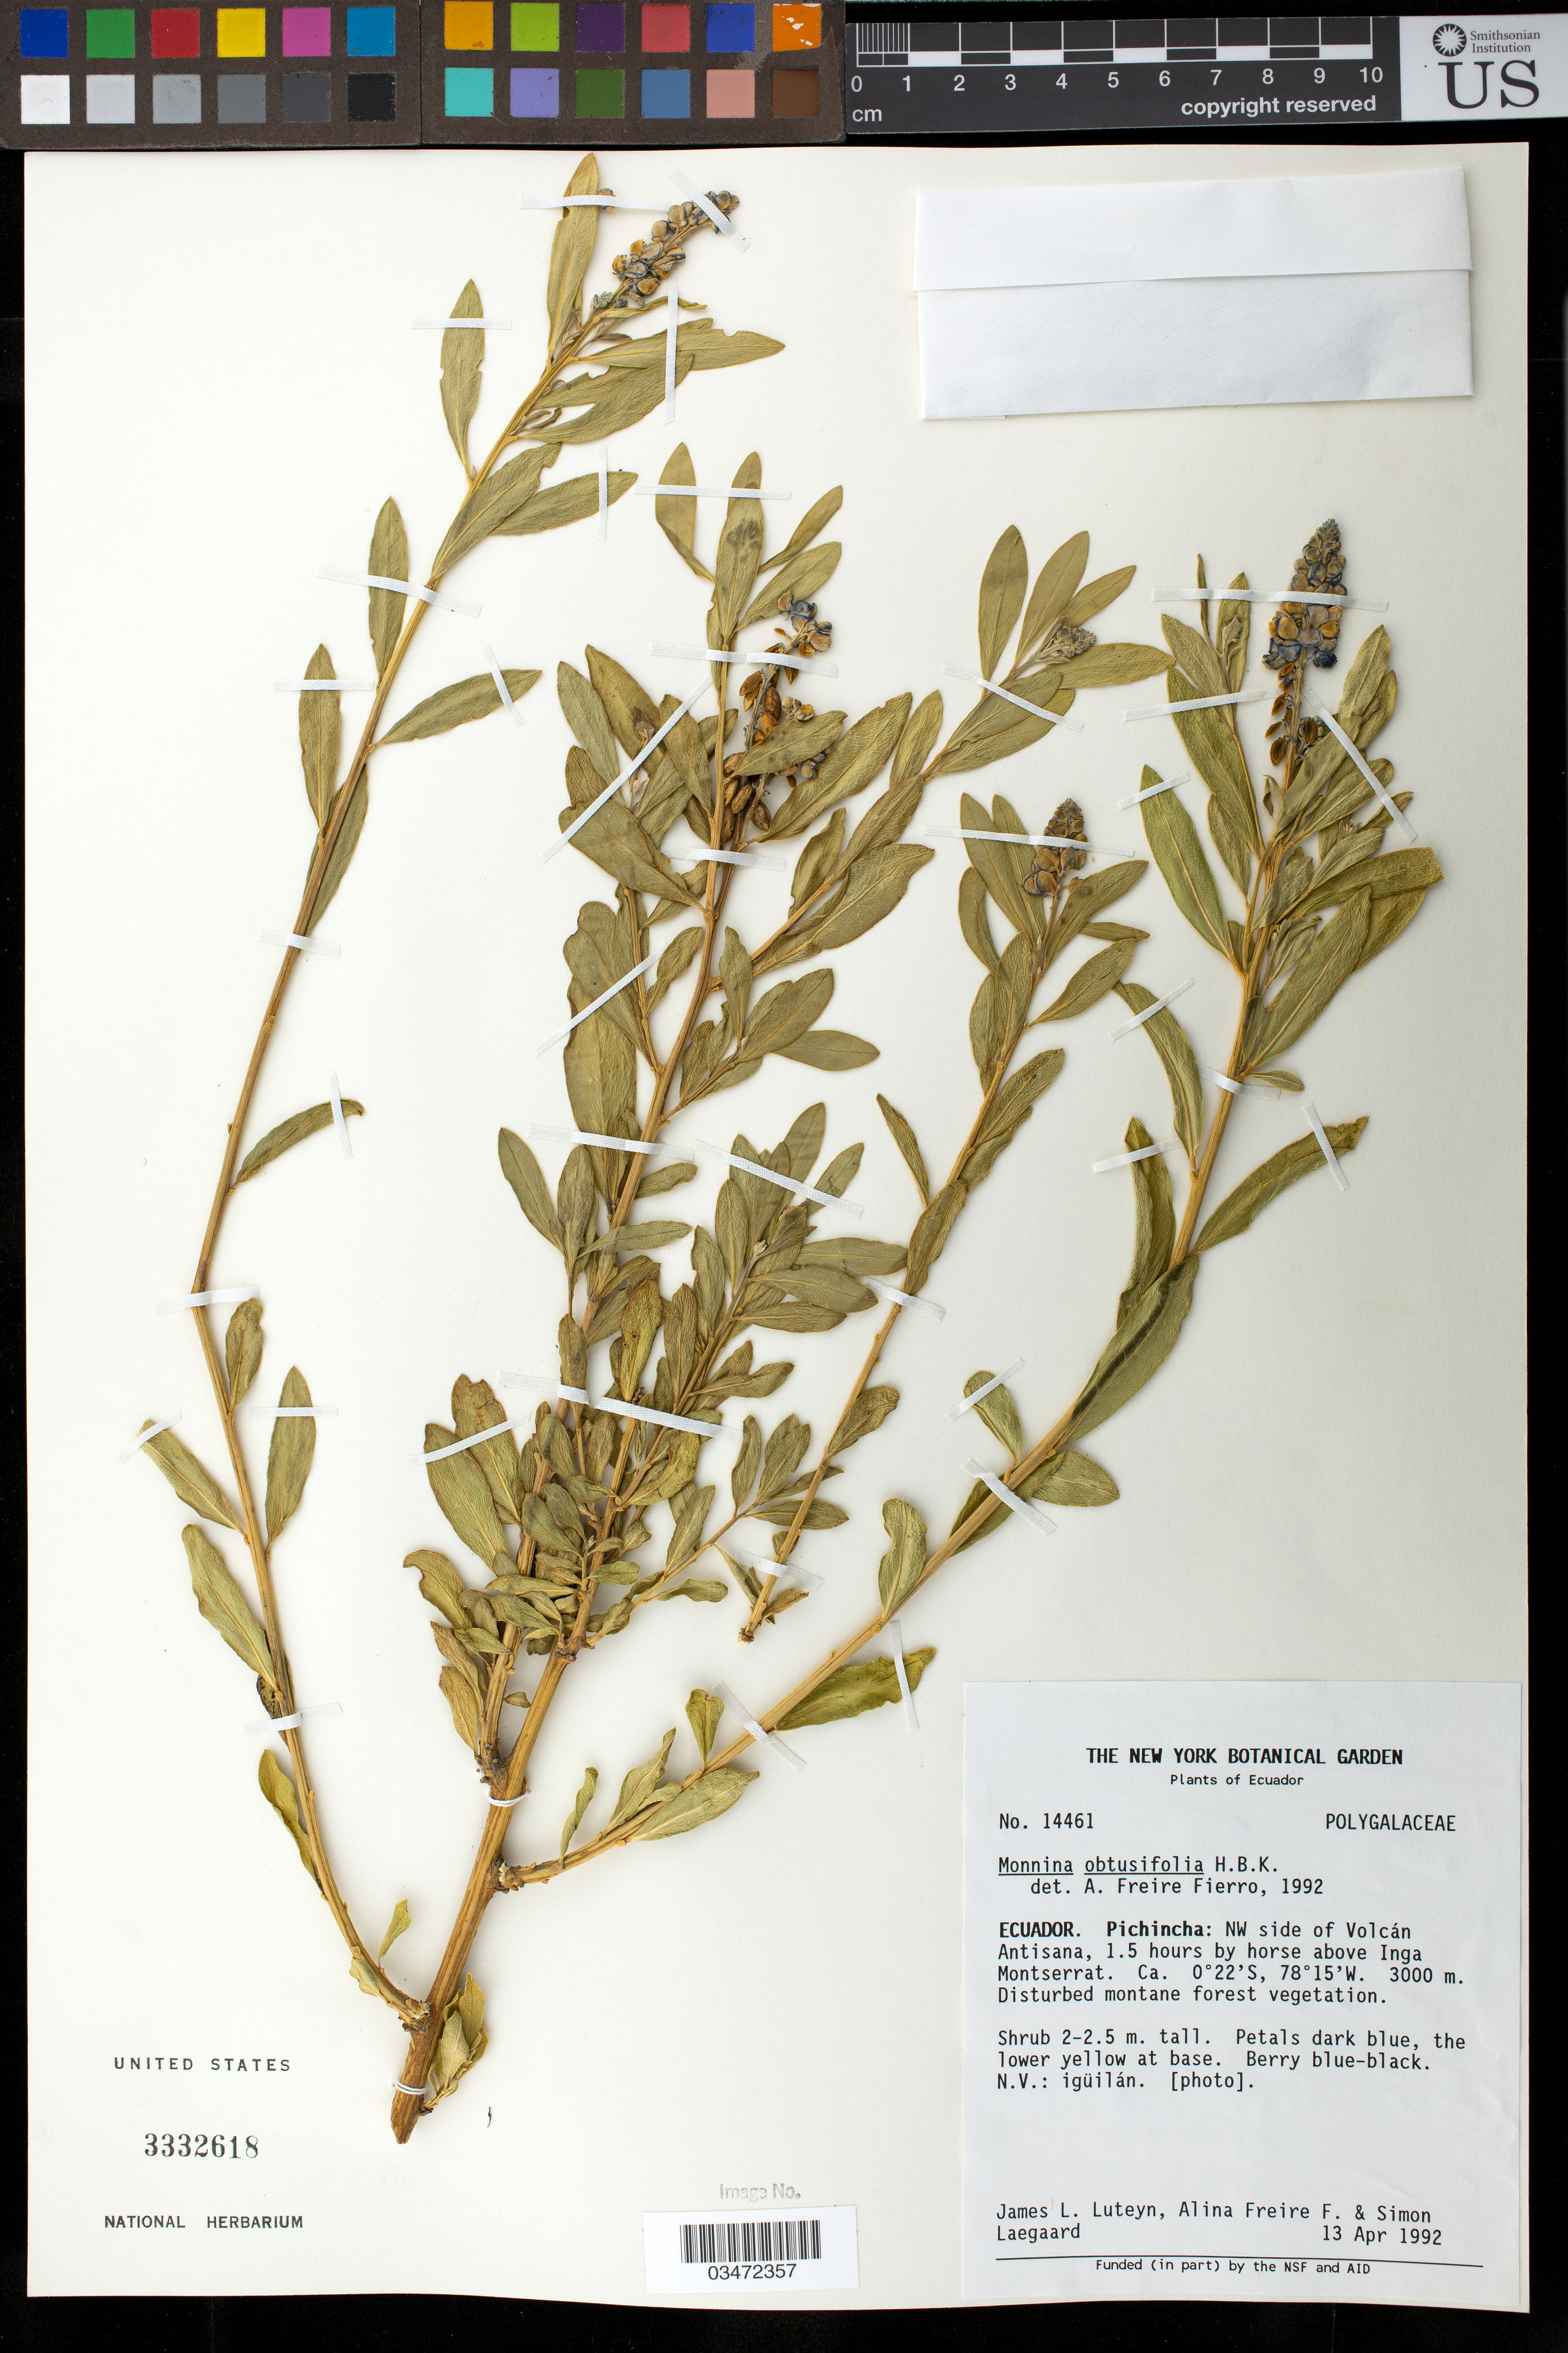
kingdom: Plantae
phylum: Tracheophyta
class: Magnoliopsida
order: Fabales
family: Polygalaceae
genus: Monnina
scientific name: Monnina obtusifolia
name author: Kunth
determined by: Freire-Fierro, A.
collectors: J. L. Luteyn, A. Freire-Fierro & S. Lægaard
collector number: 14461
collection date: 1992-04-13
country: Ecuador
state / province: Pichincha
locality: Volcácan Antisana, NW side; 1.5 hours by horse above Inga Montserrat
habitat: Disturbed montane forest vegetation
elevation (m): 3000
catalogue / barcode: US 3332618